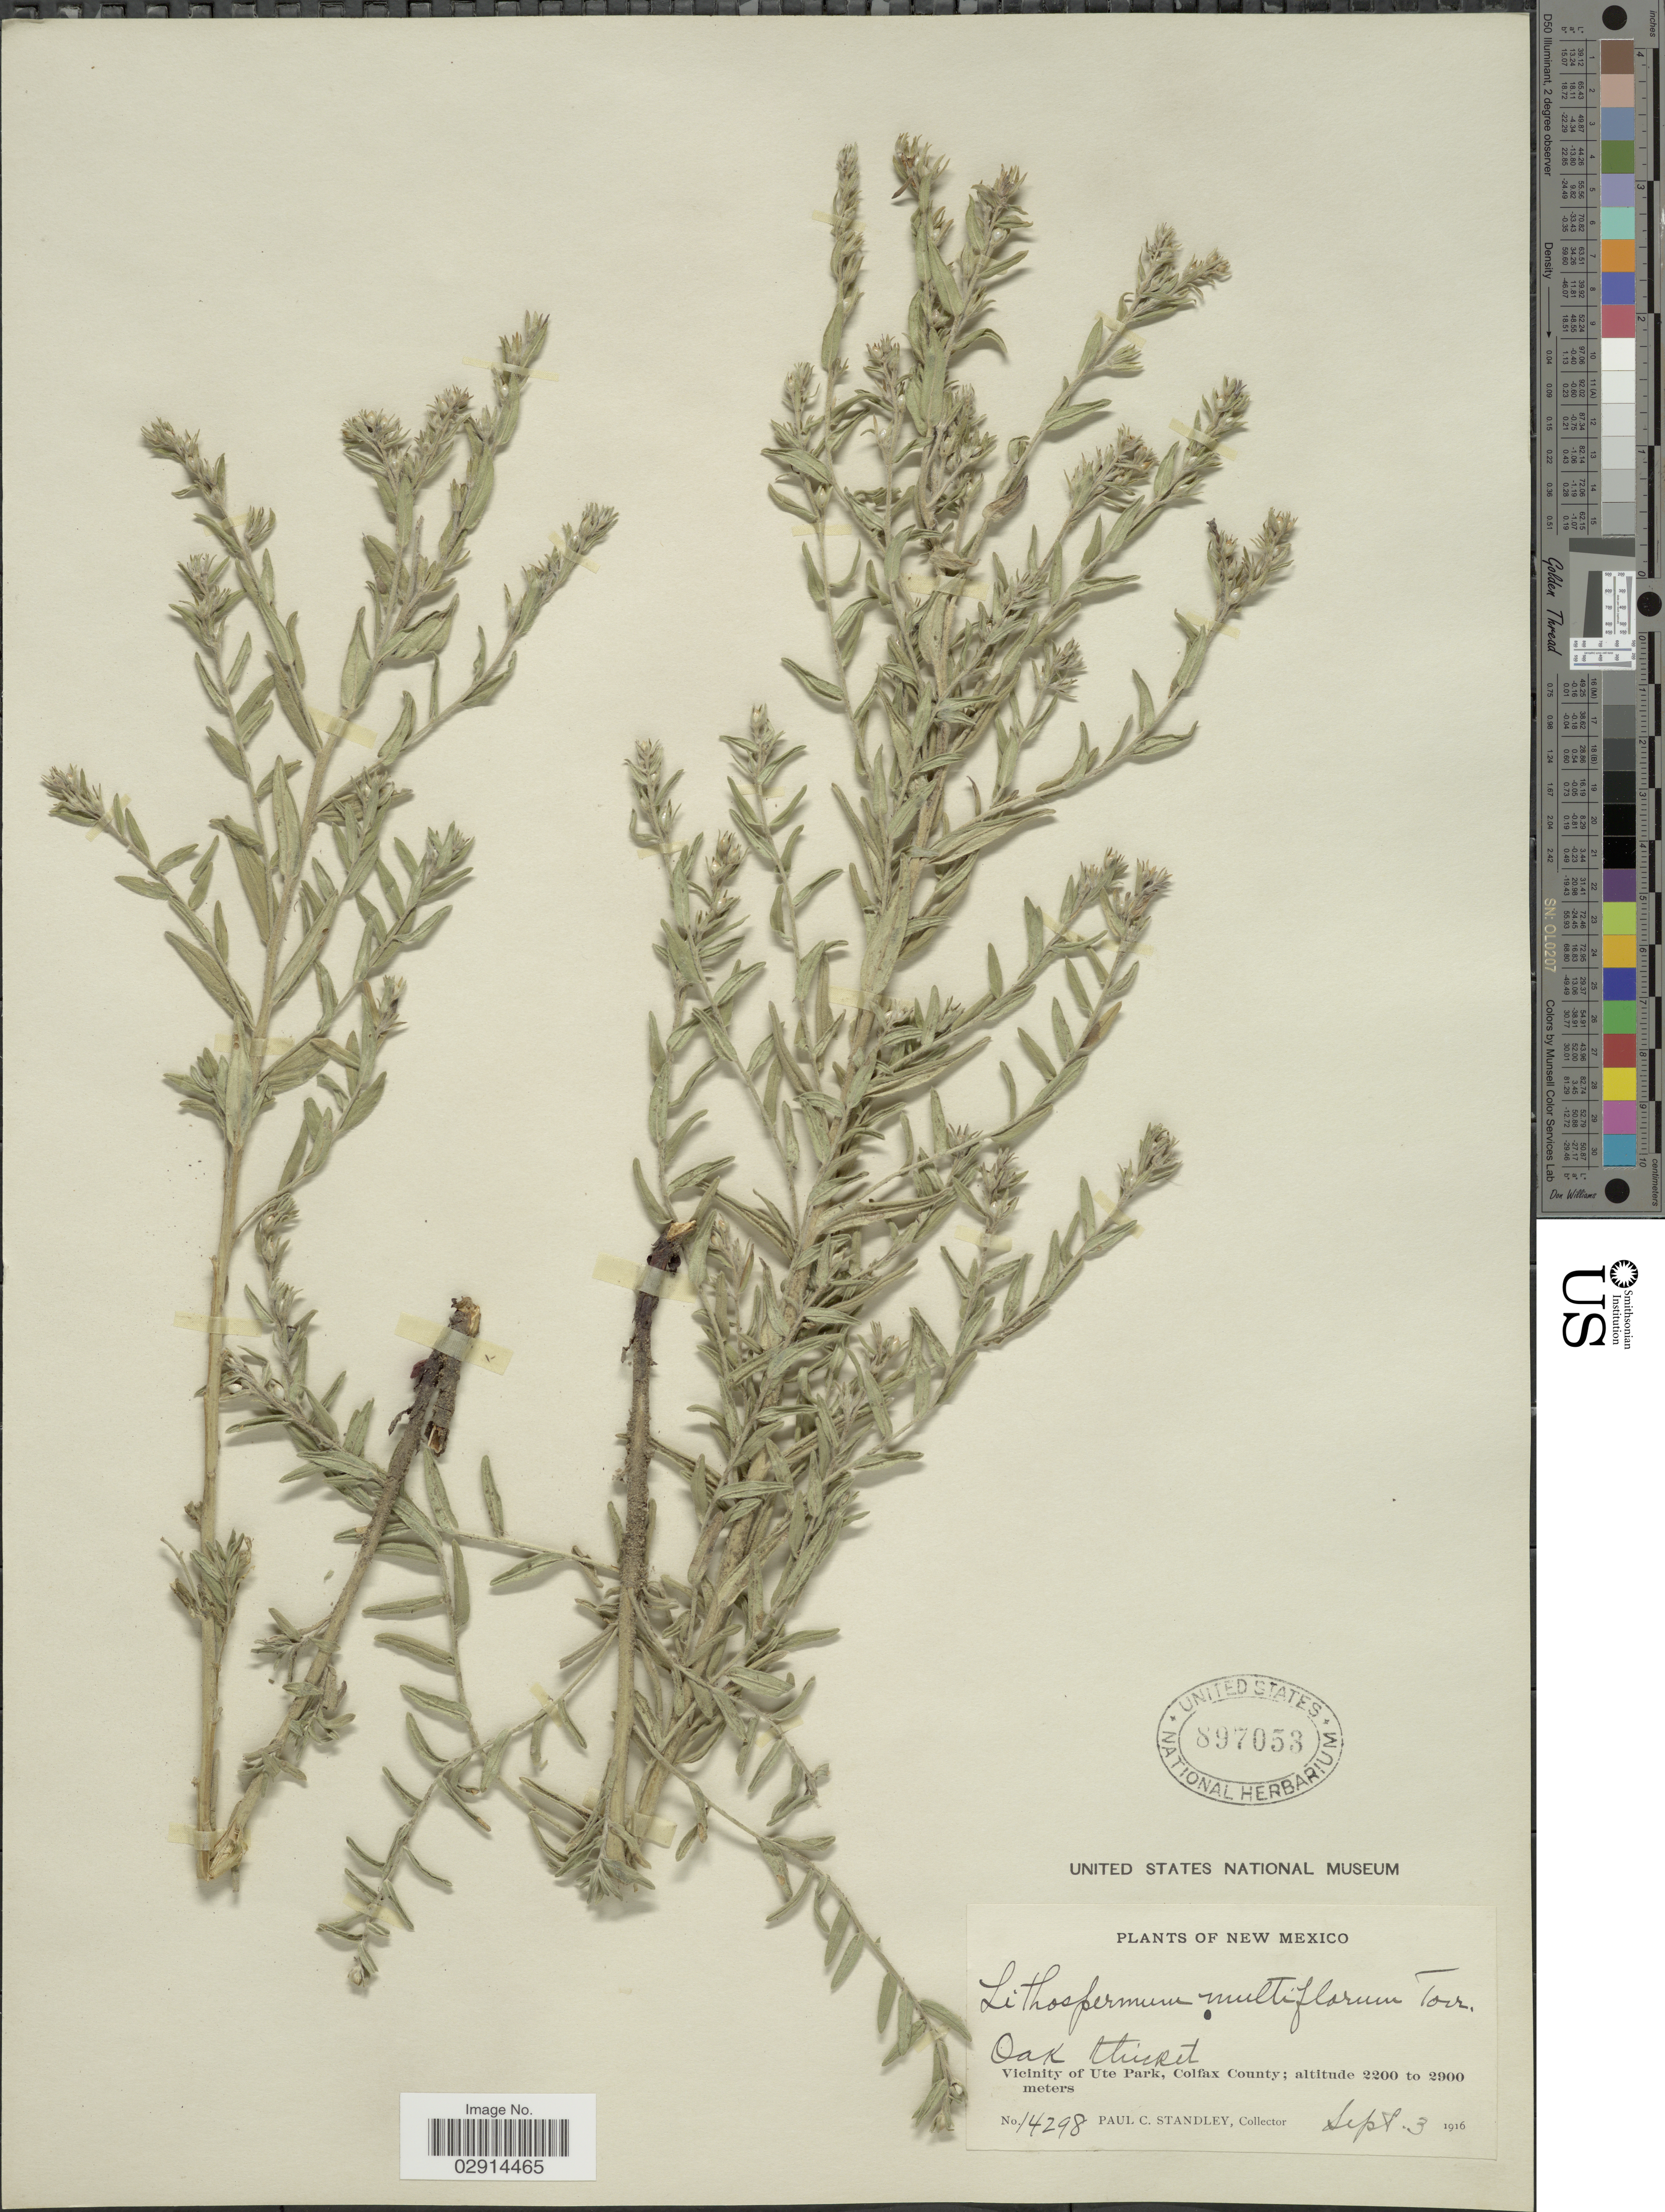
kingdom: Plantae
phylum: Tracheophyta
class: Magnoliopsida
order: Boraginales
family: Boraginaceae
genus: Lithospermum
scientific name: Lithospermum multiflorum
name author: Torr. ex A. Gray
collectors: P. C. Standley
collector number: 14298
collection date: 1916-09-03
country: United States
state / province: New Mexico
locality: Vicinity of Ute Park, Colfax County.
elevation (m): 2200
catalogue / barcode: US 897053